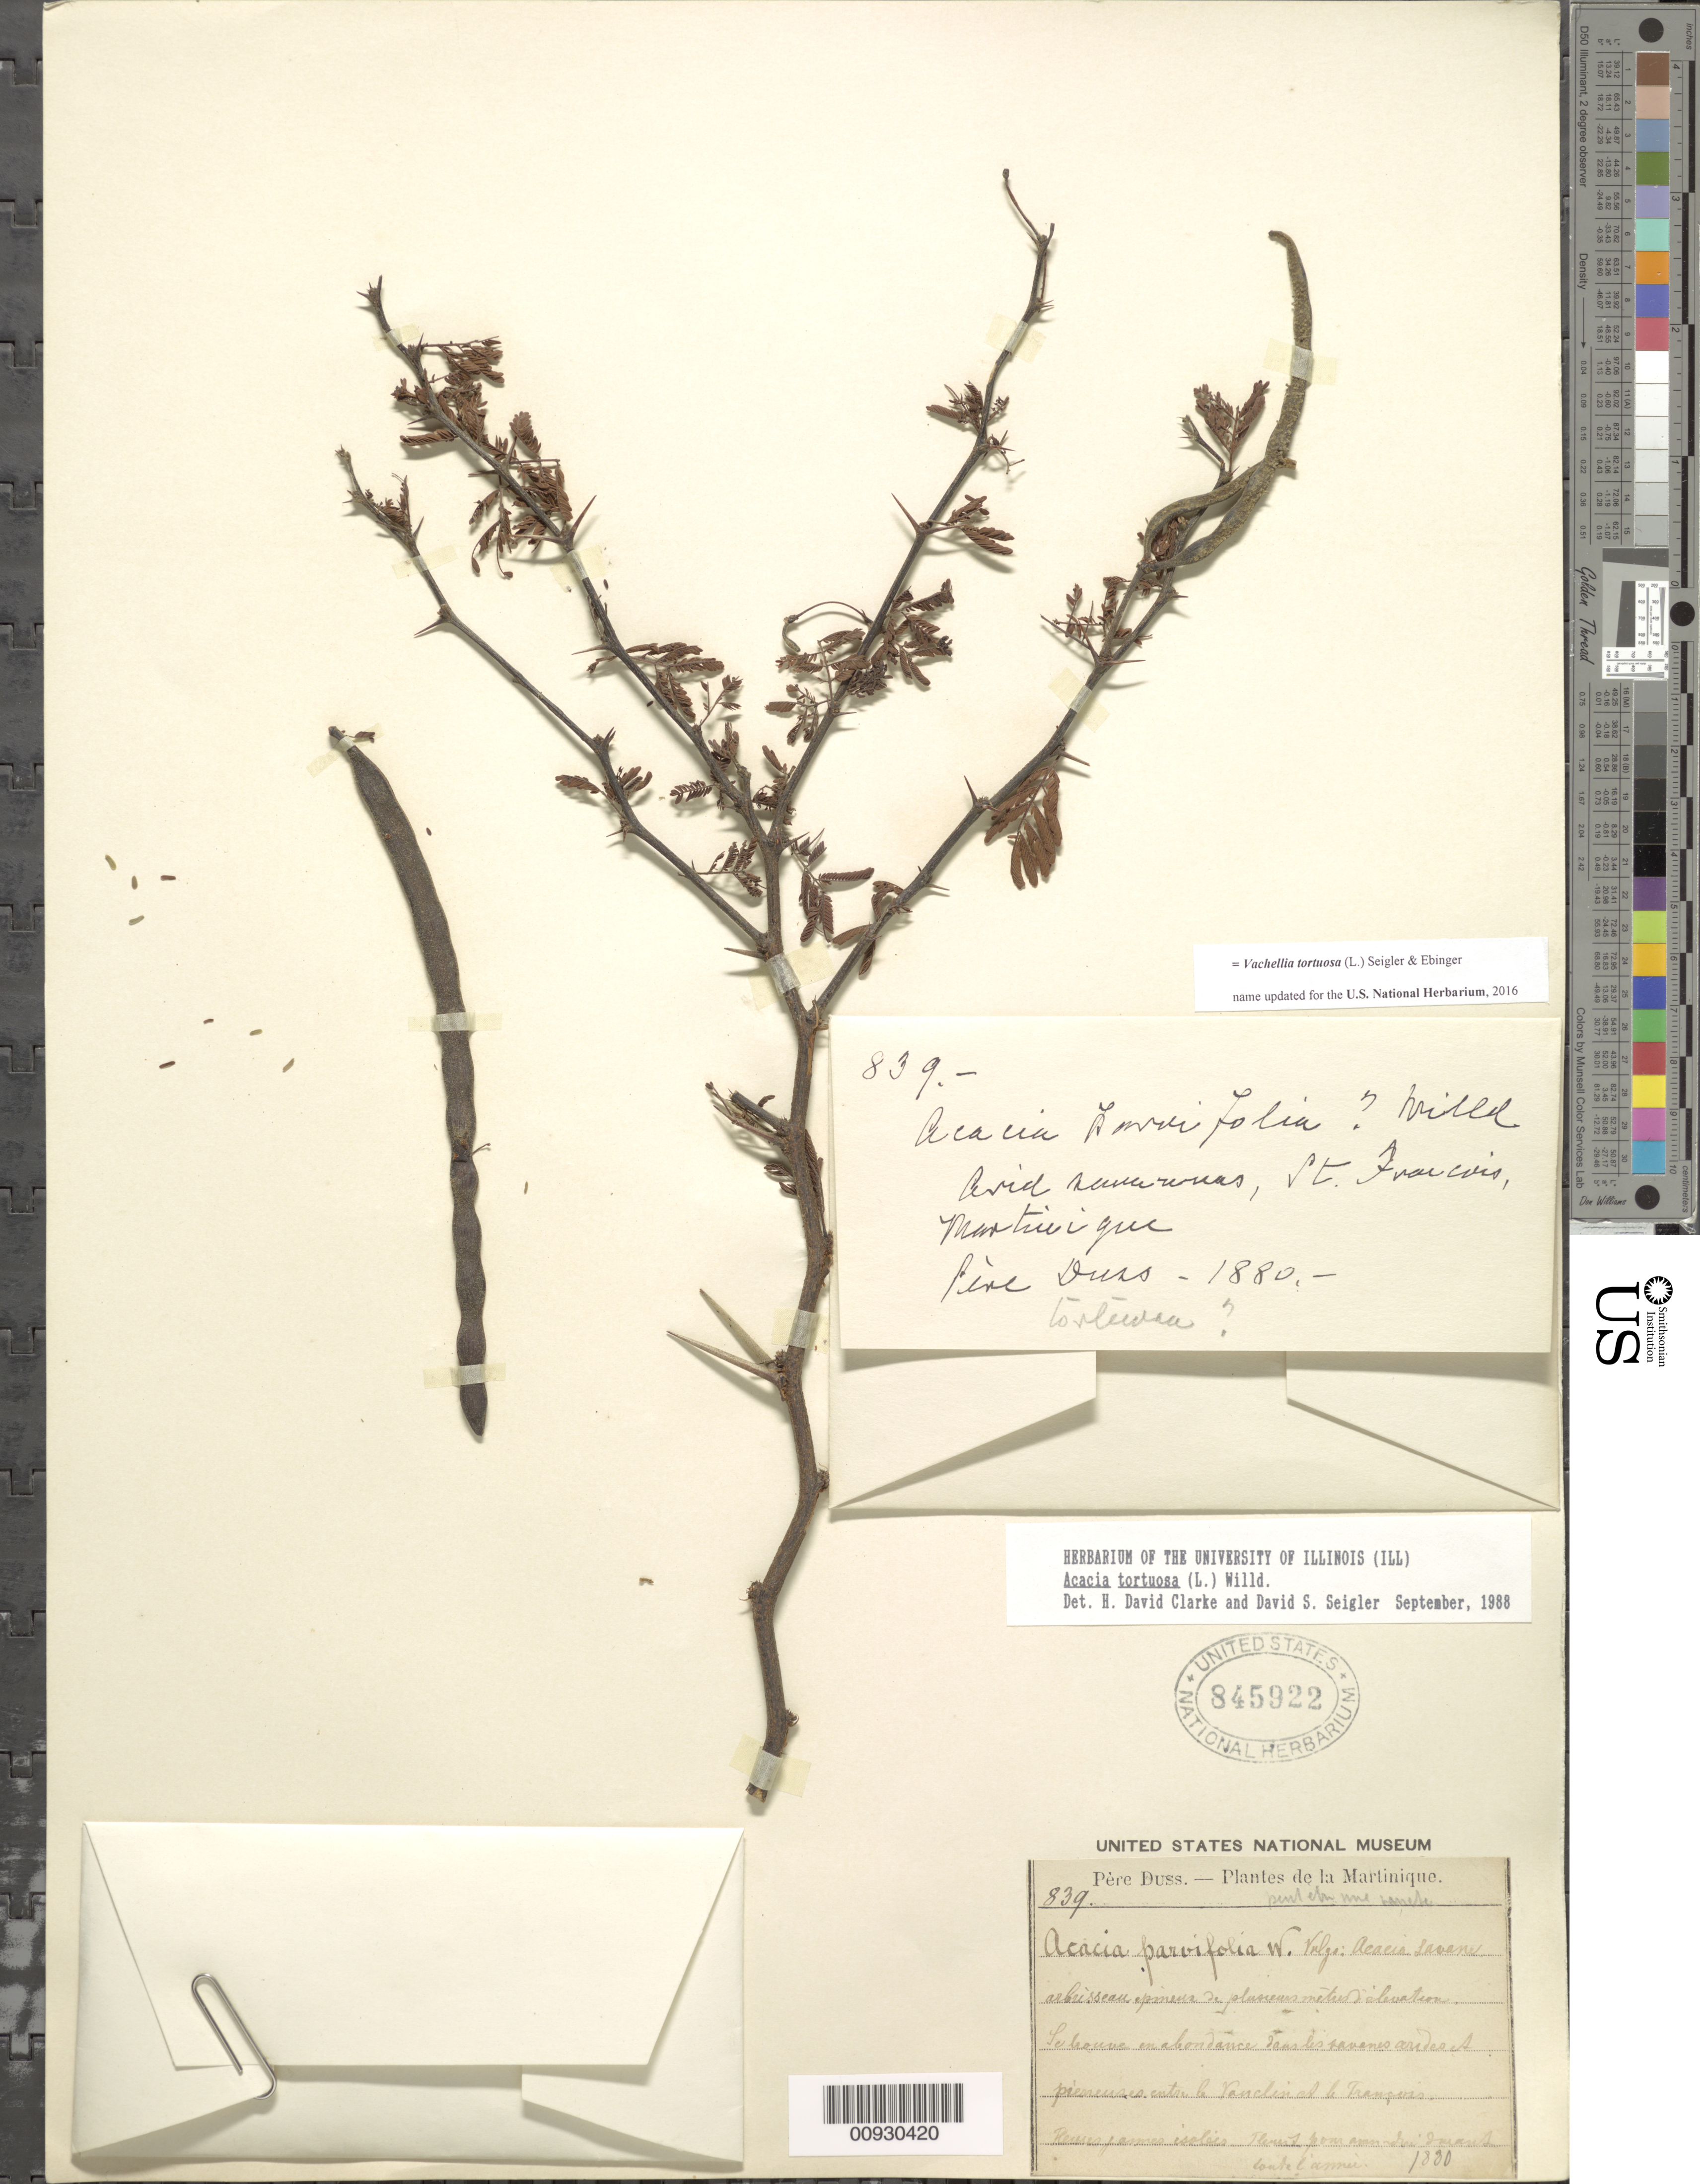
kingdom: Plantae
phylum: Tracheophyta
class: Magnoliopsida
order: Fabales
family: Fabaceae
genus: Vachellia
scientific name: Vachellia tortuosa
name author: (L.) Seigler & Ebinger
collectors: Père Duss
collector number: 839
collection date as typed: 1880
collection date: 1880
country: Martinique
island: Martinique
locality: Entre le Vanclin et le Francois.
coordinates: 0 N, 0 E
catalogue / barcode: US 845922